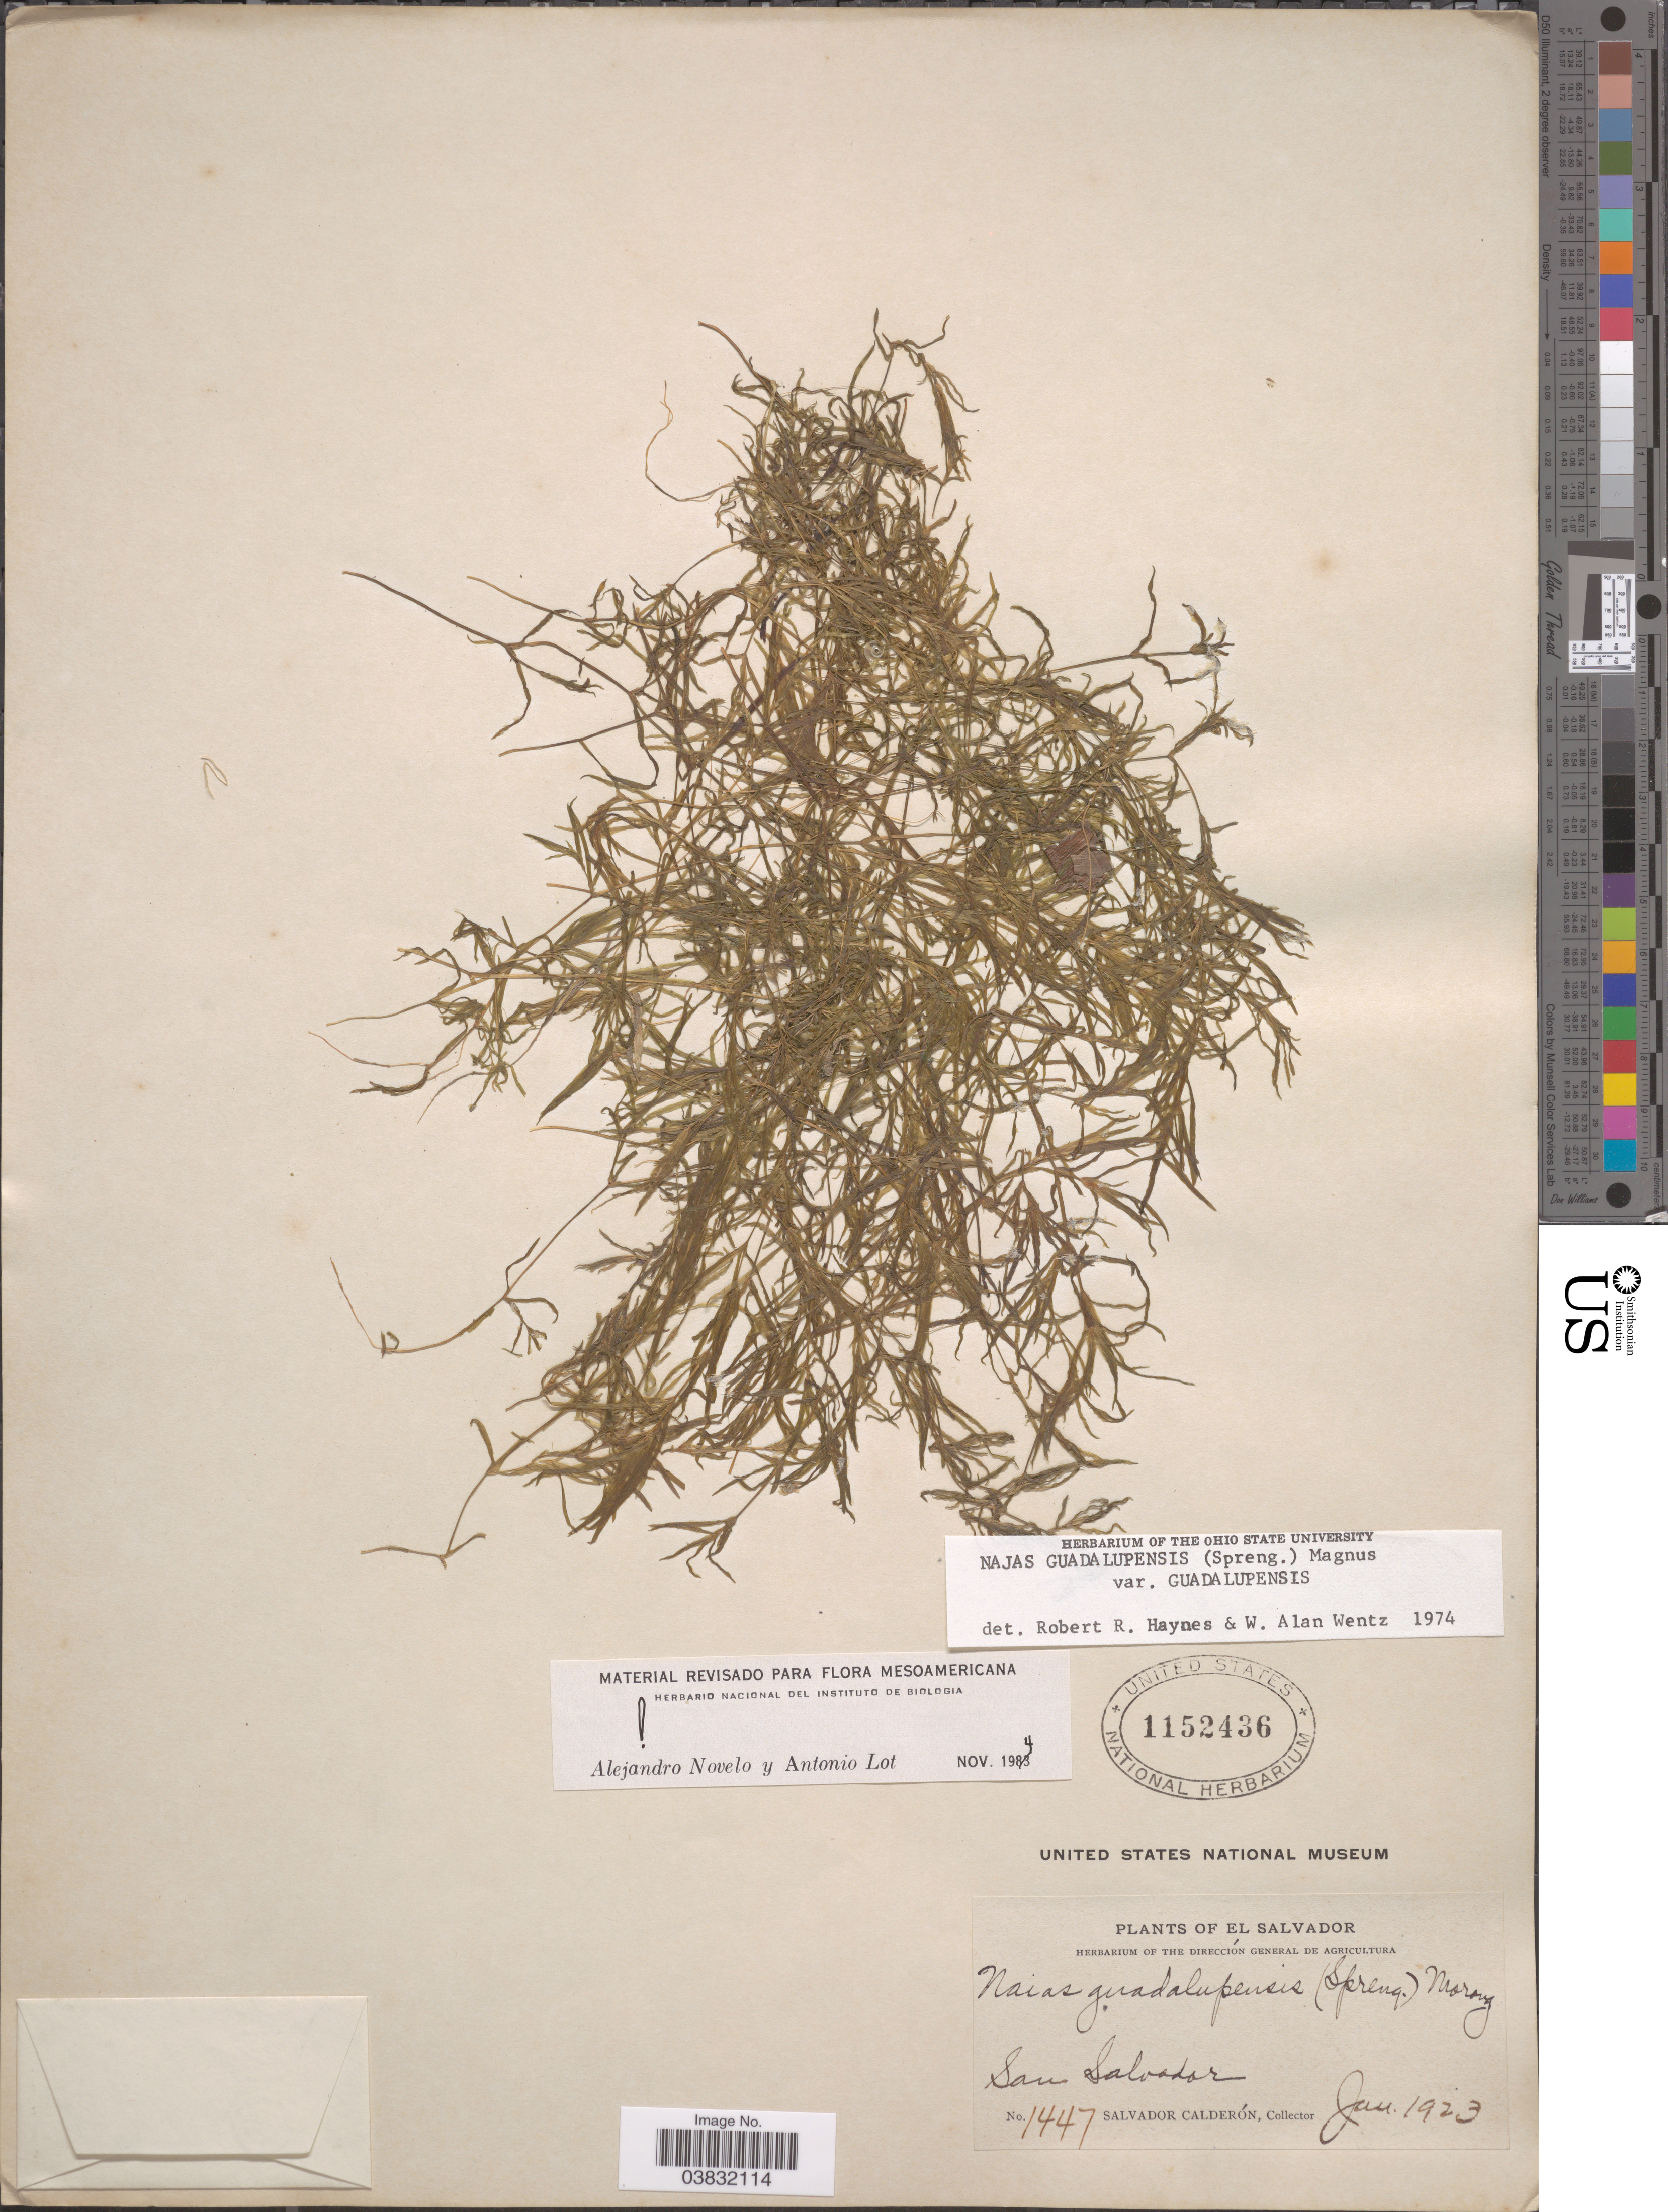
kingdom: Plantae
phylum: Tracheophyta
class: Liliopsida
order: Alismatales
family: Hydrocharitaceae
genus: Najas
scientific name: Najas guadalupensis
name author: (Spreng.) Magnus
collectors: S. Calderón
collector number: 1447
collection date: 1923-01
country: El Salvador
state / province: San Salvador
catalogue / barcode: US 1152436